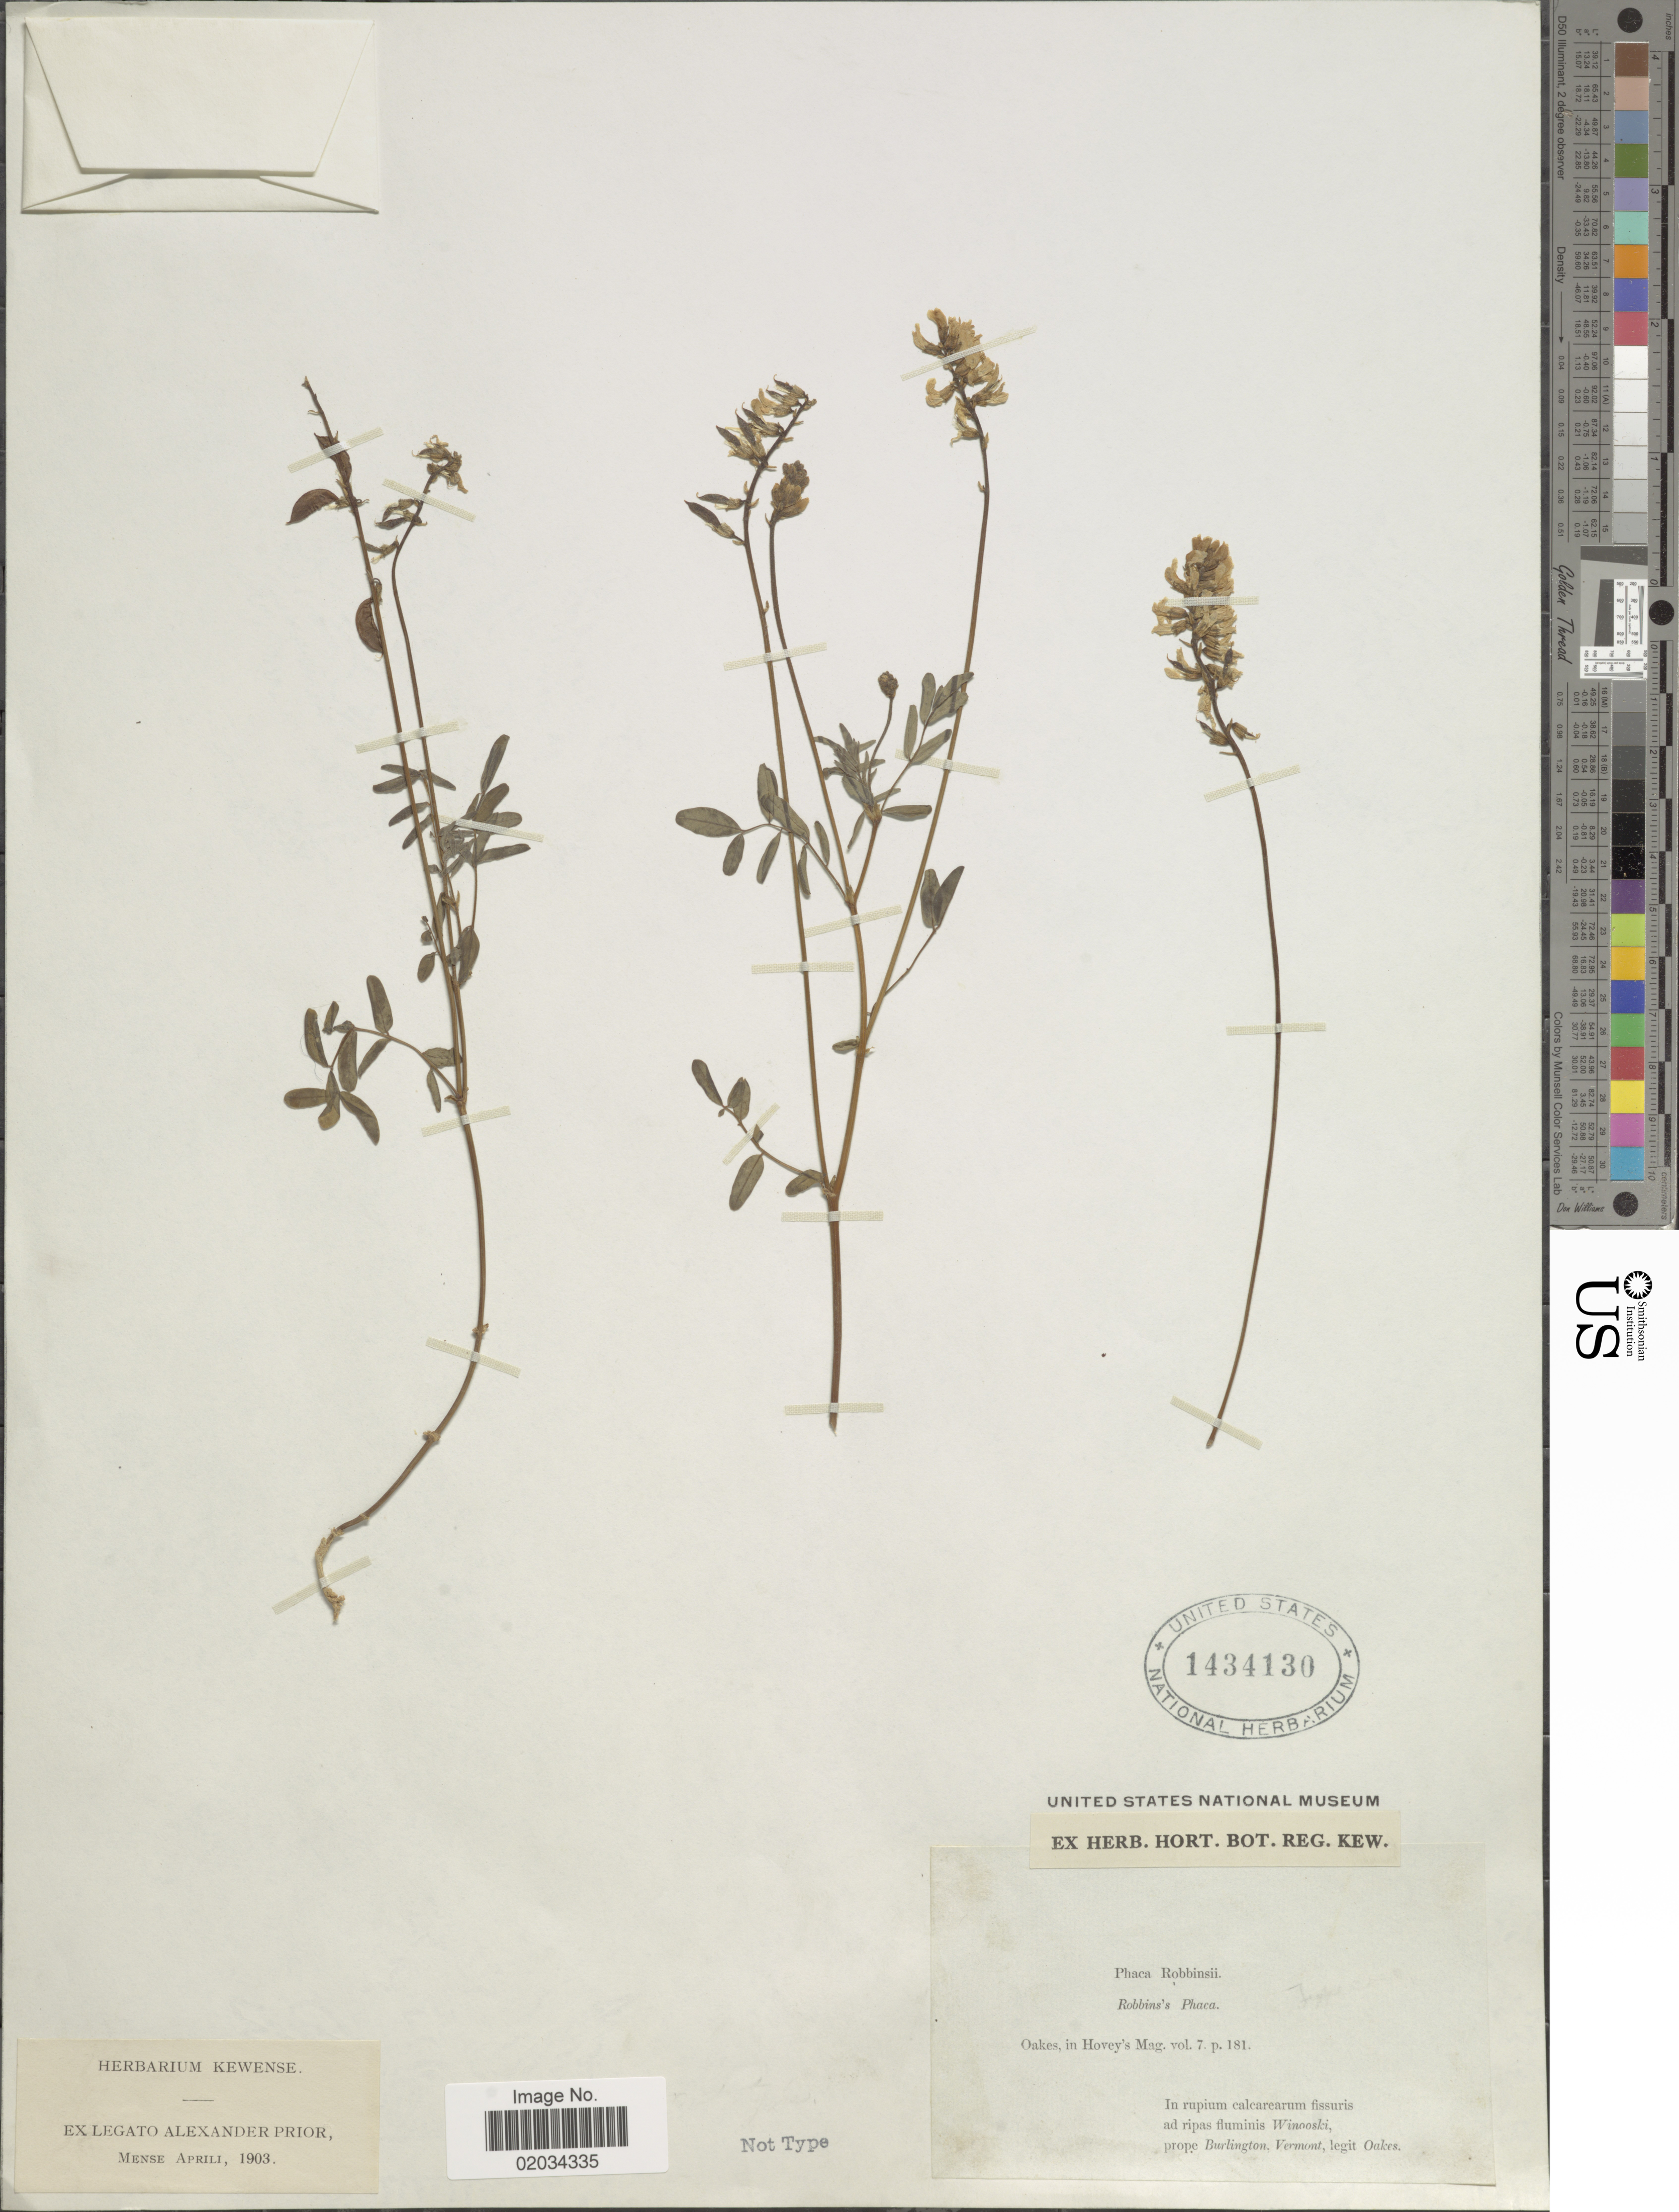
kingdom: Plantae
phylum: Tracheophyta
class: Magnoliopsida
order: Fabales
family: Fabaceae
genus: Astragalus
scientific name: Astragalus robbinsii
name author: (Oakes) A. Gray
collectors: -. Oakes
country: United States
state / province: Vermont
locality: Winooski, prope Burlington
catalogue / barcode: US 1434130